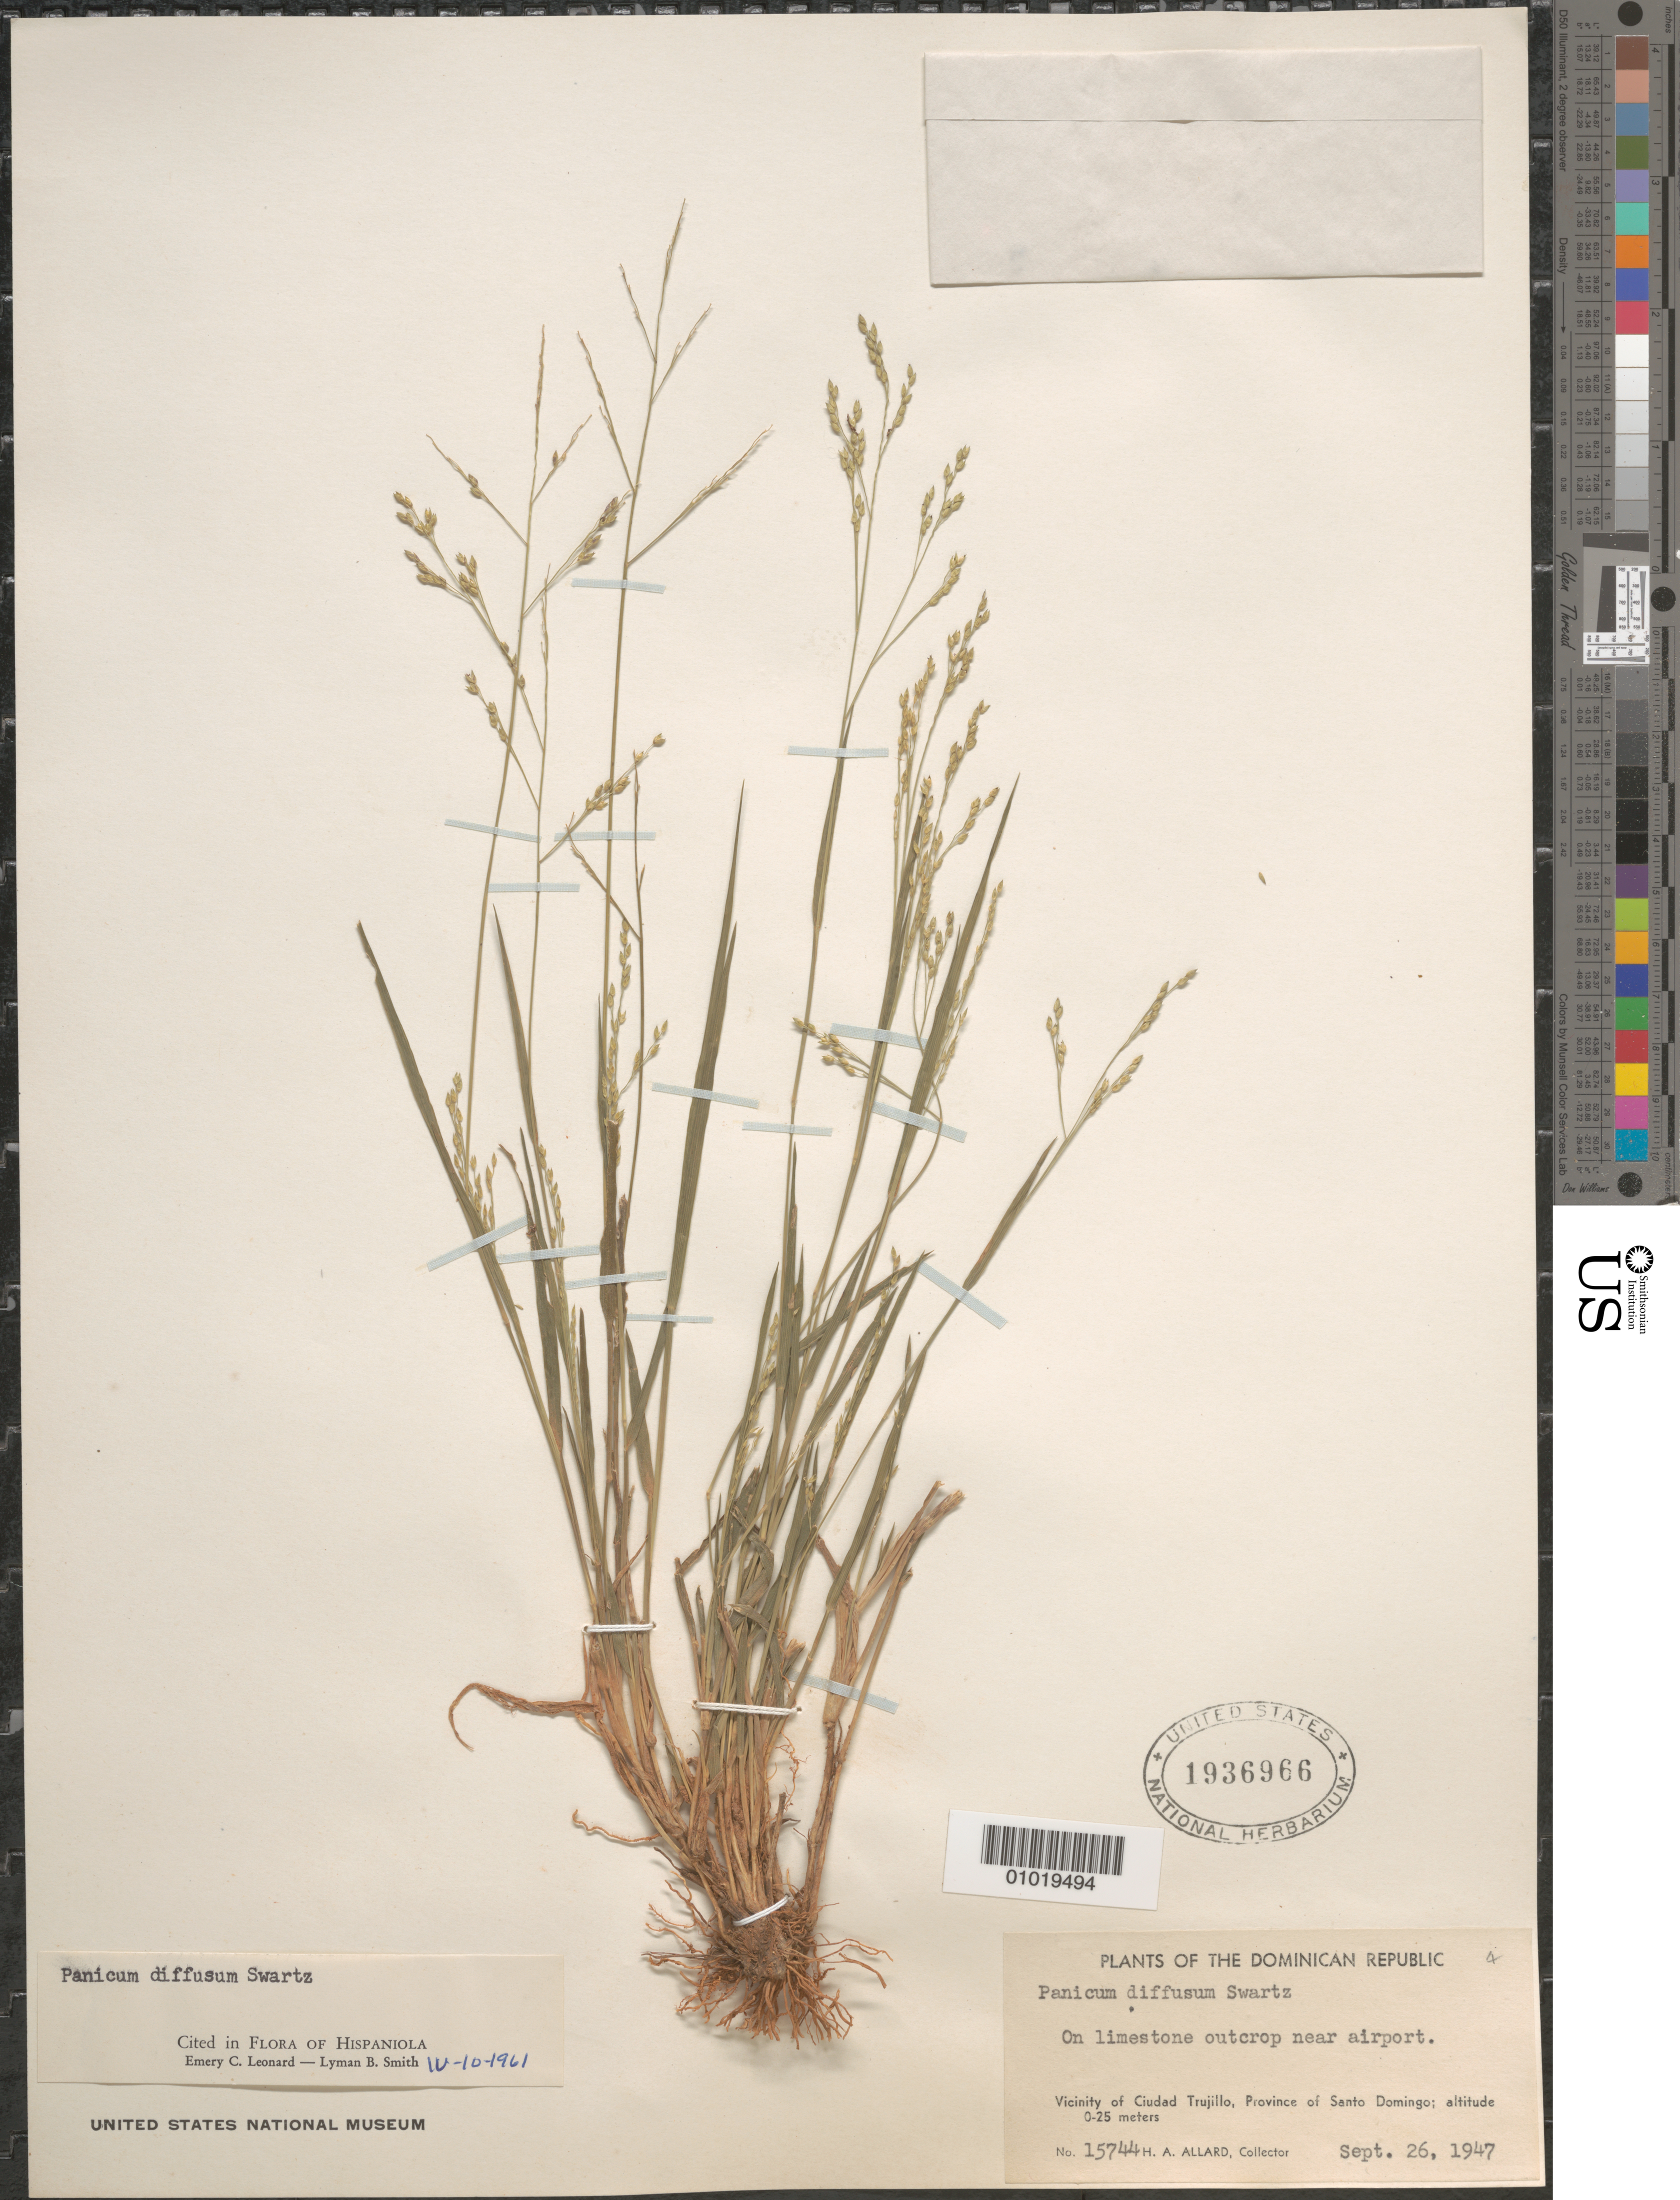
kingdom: Plantae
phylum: Tracheophyta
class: Liliopsida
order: Poales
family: Poaceae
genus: Panicum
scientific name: Panicum diffusum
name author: Sw.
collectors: H. A. Allard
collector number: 15744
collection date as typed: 26 Sep 1947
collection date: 1947-09-26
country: Dominican Republic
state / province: Distrito Nacional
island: Hispaniola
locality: Vic of Ciu. Santo Domingo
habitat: on limestone outcrop near airport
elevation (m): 0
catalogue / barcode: US 1936966